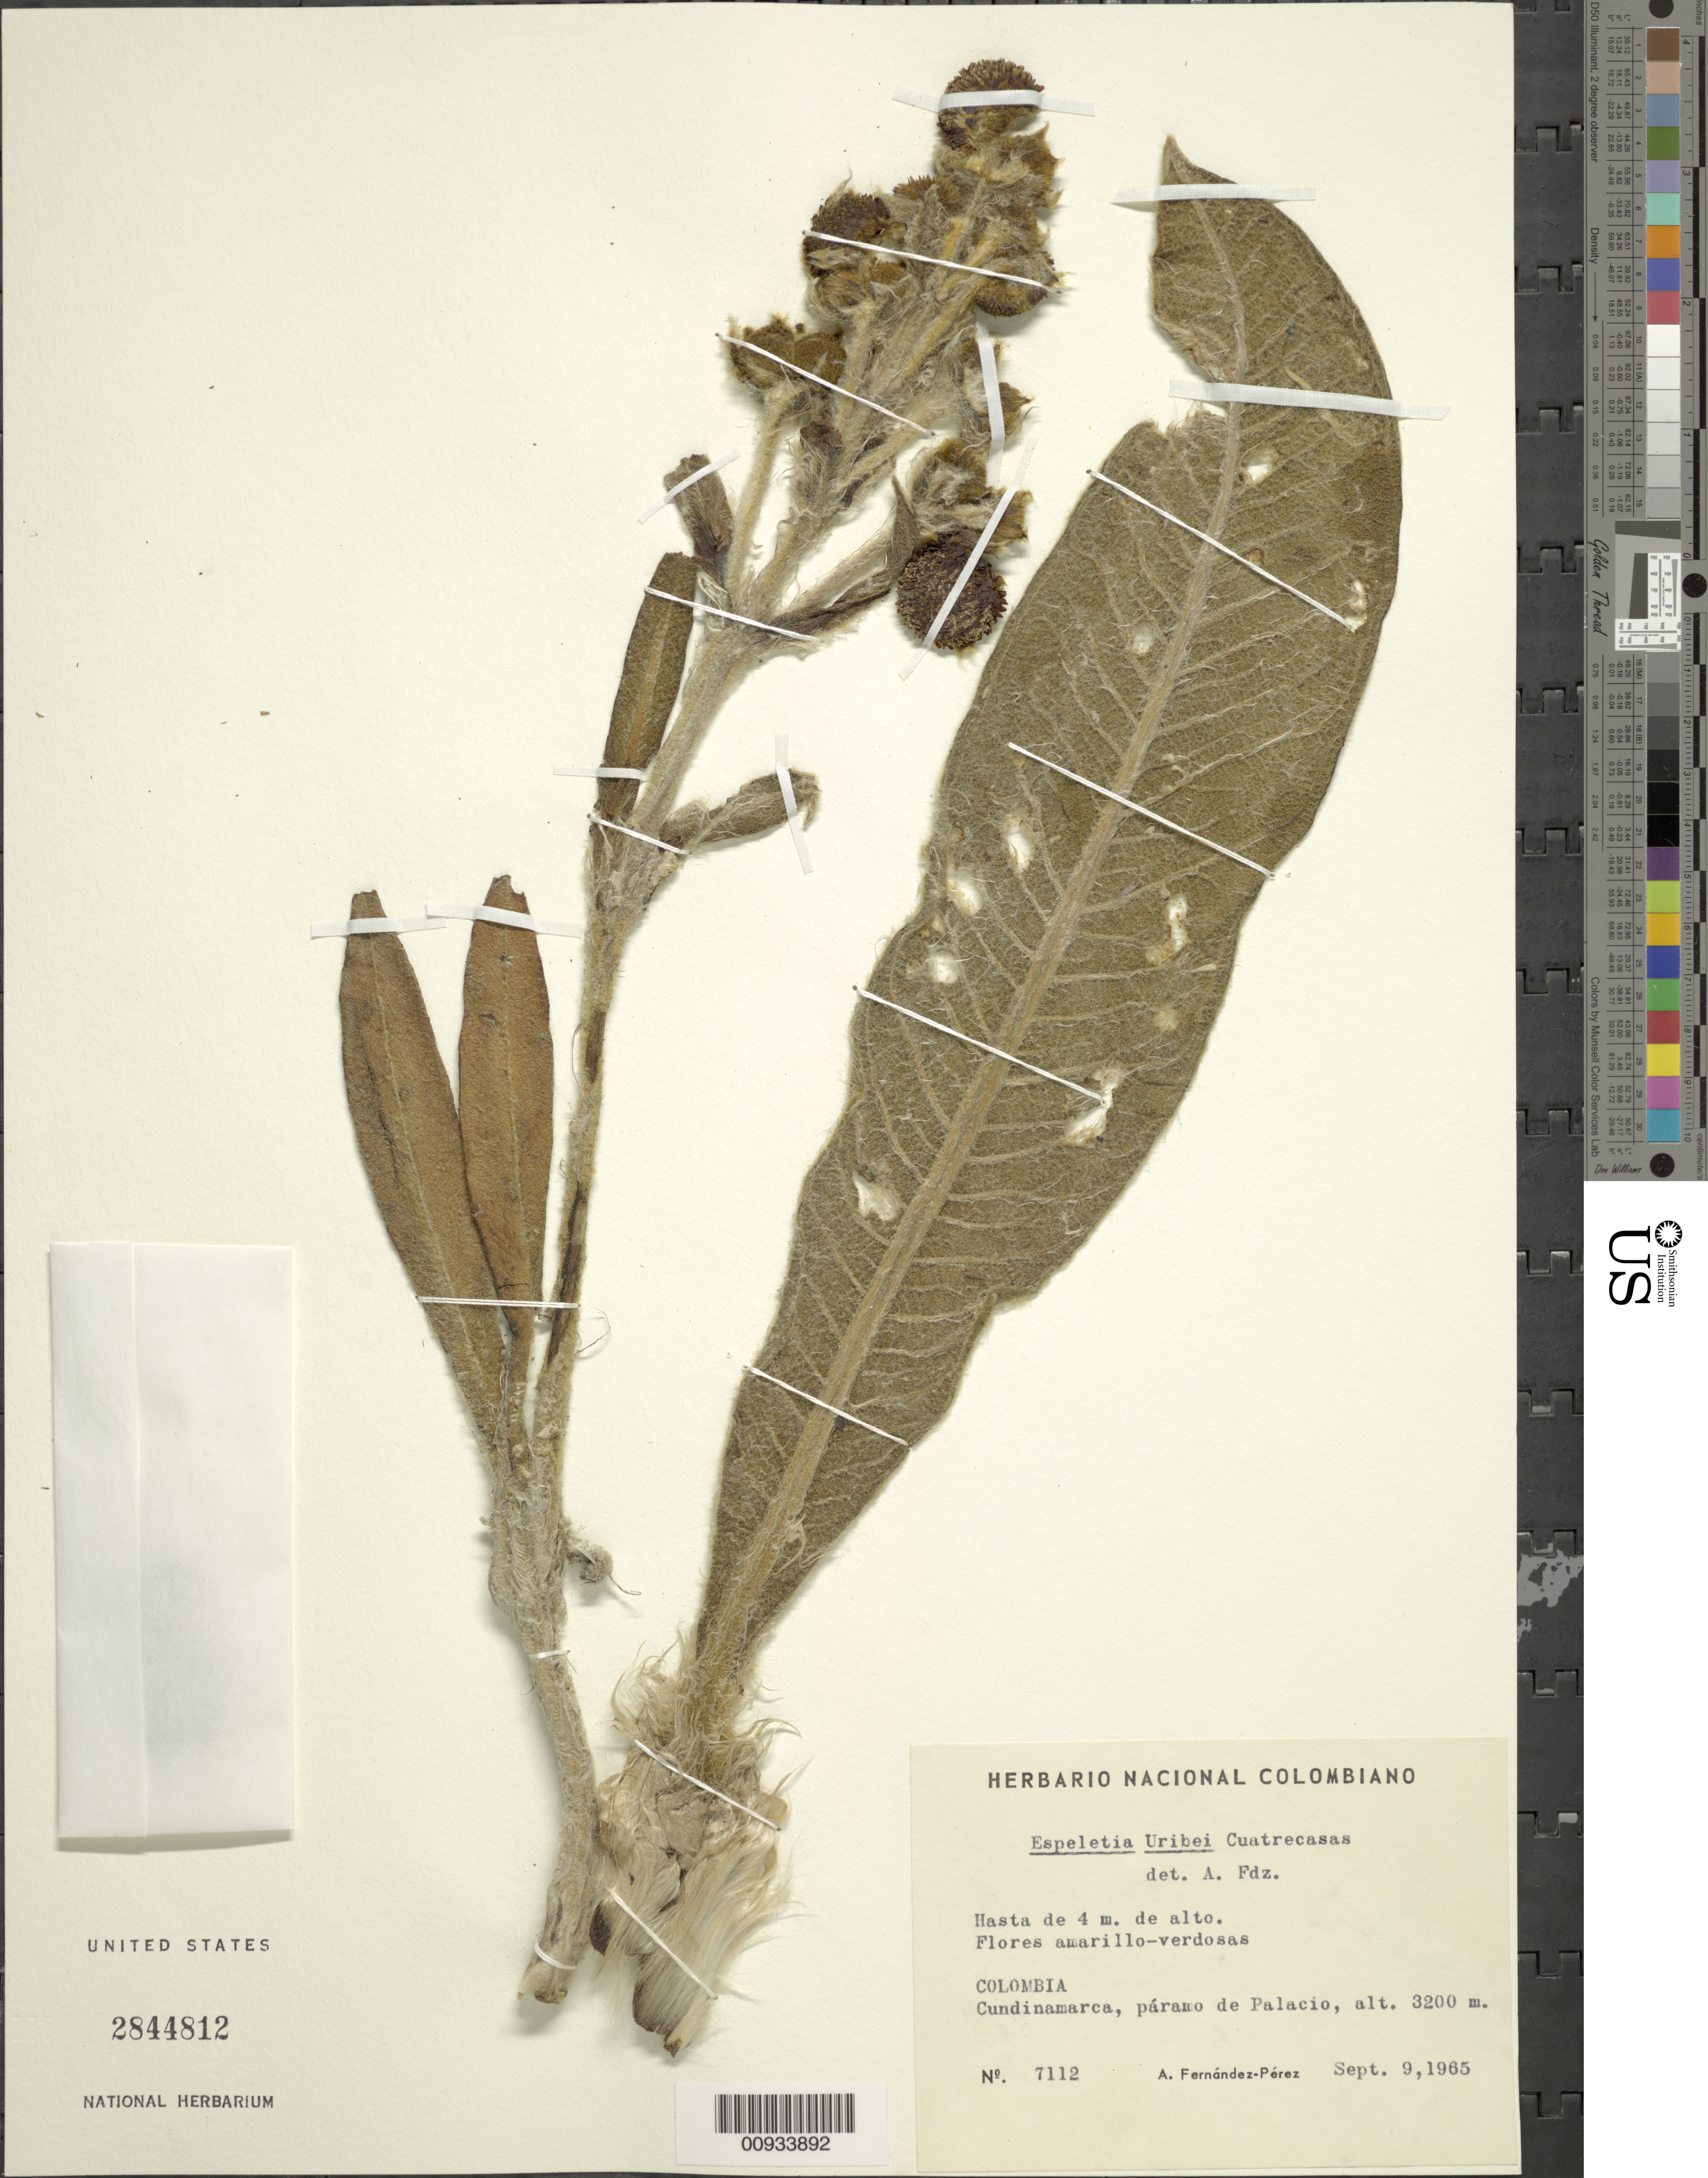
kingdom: Plantae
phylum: Tracheophyta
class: Magnoliopsida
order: Asterales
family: Asteraceae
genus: Espeletia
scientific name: Espeletia uribei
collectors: A. Fernández-Pérez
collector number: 7112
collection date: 1965-09-09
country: Colombia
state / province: Cundinamarca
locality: Paramo de Palacio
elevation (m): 3200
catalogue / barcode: US 2844812